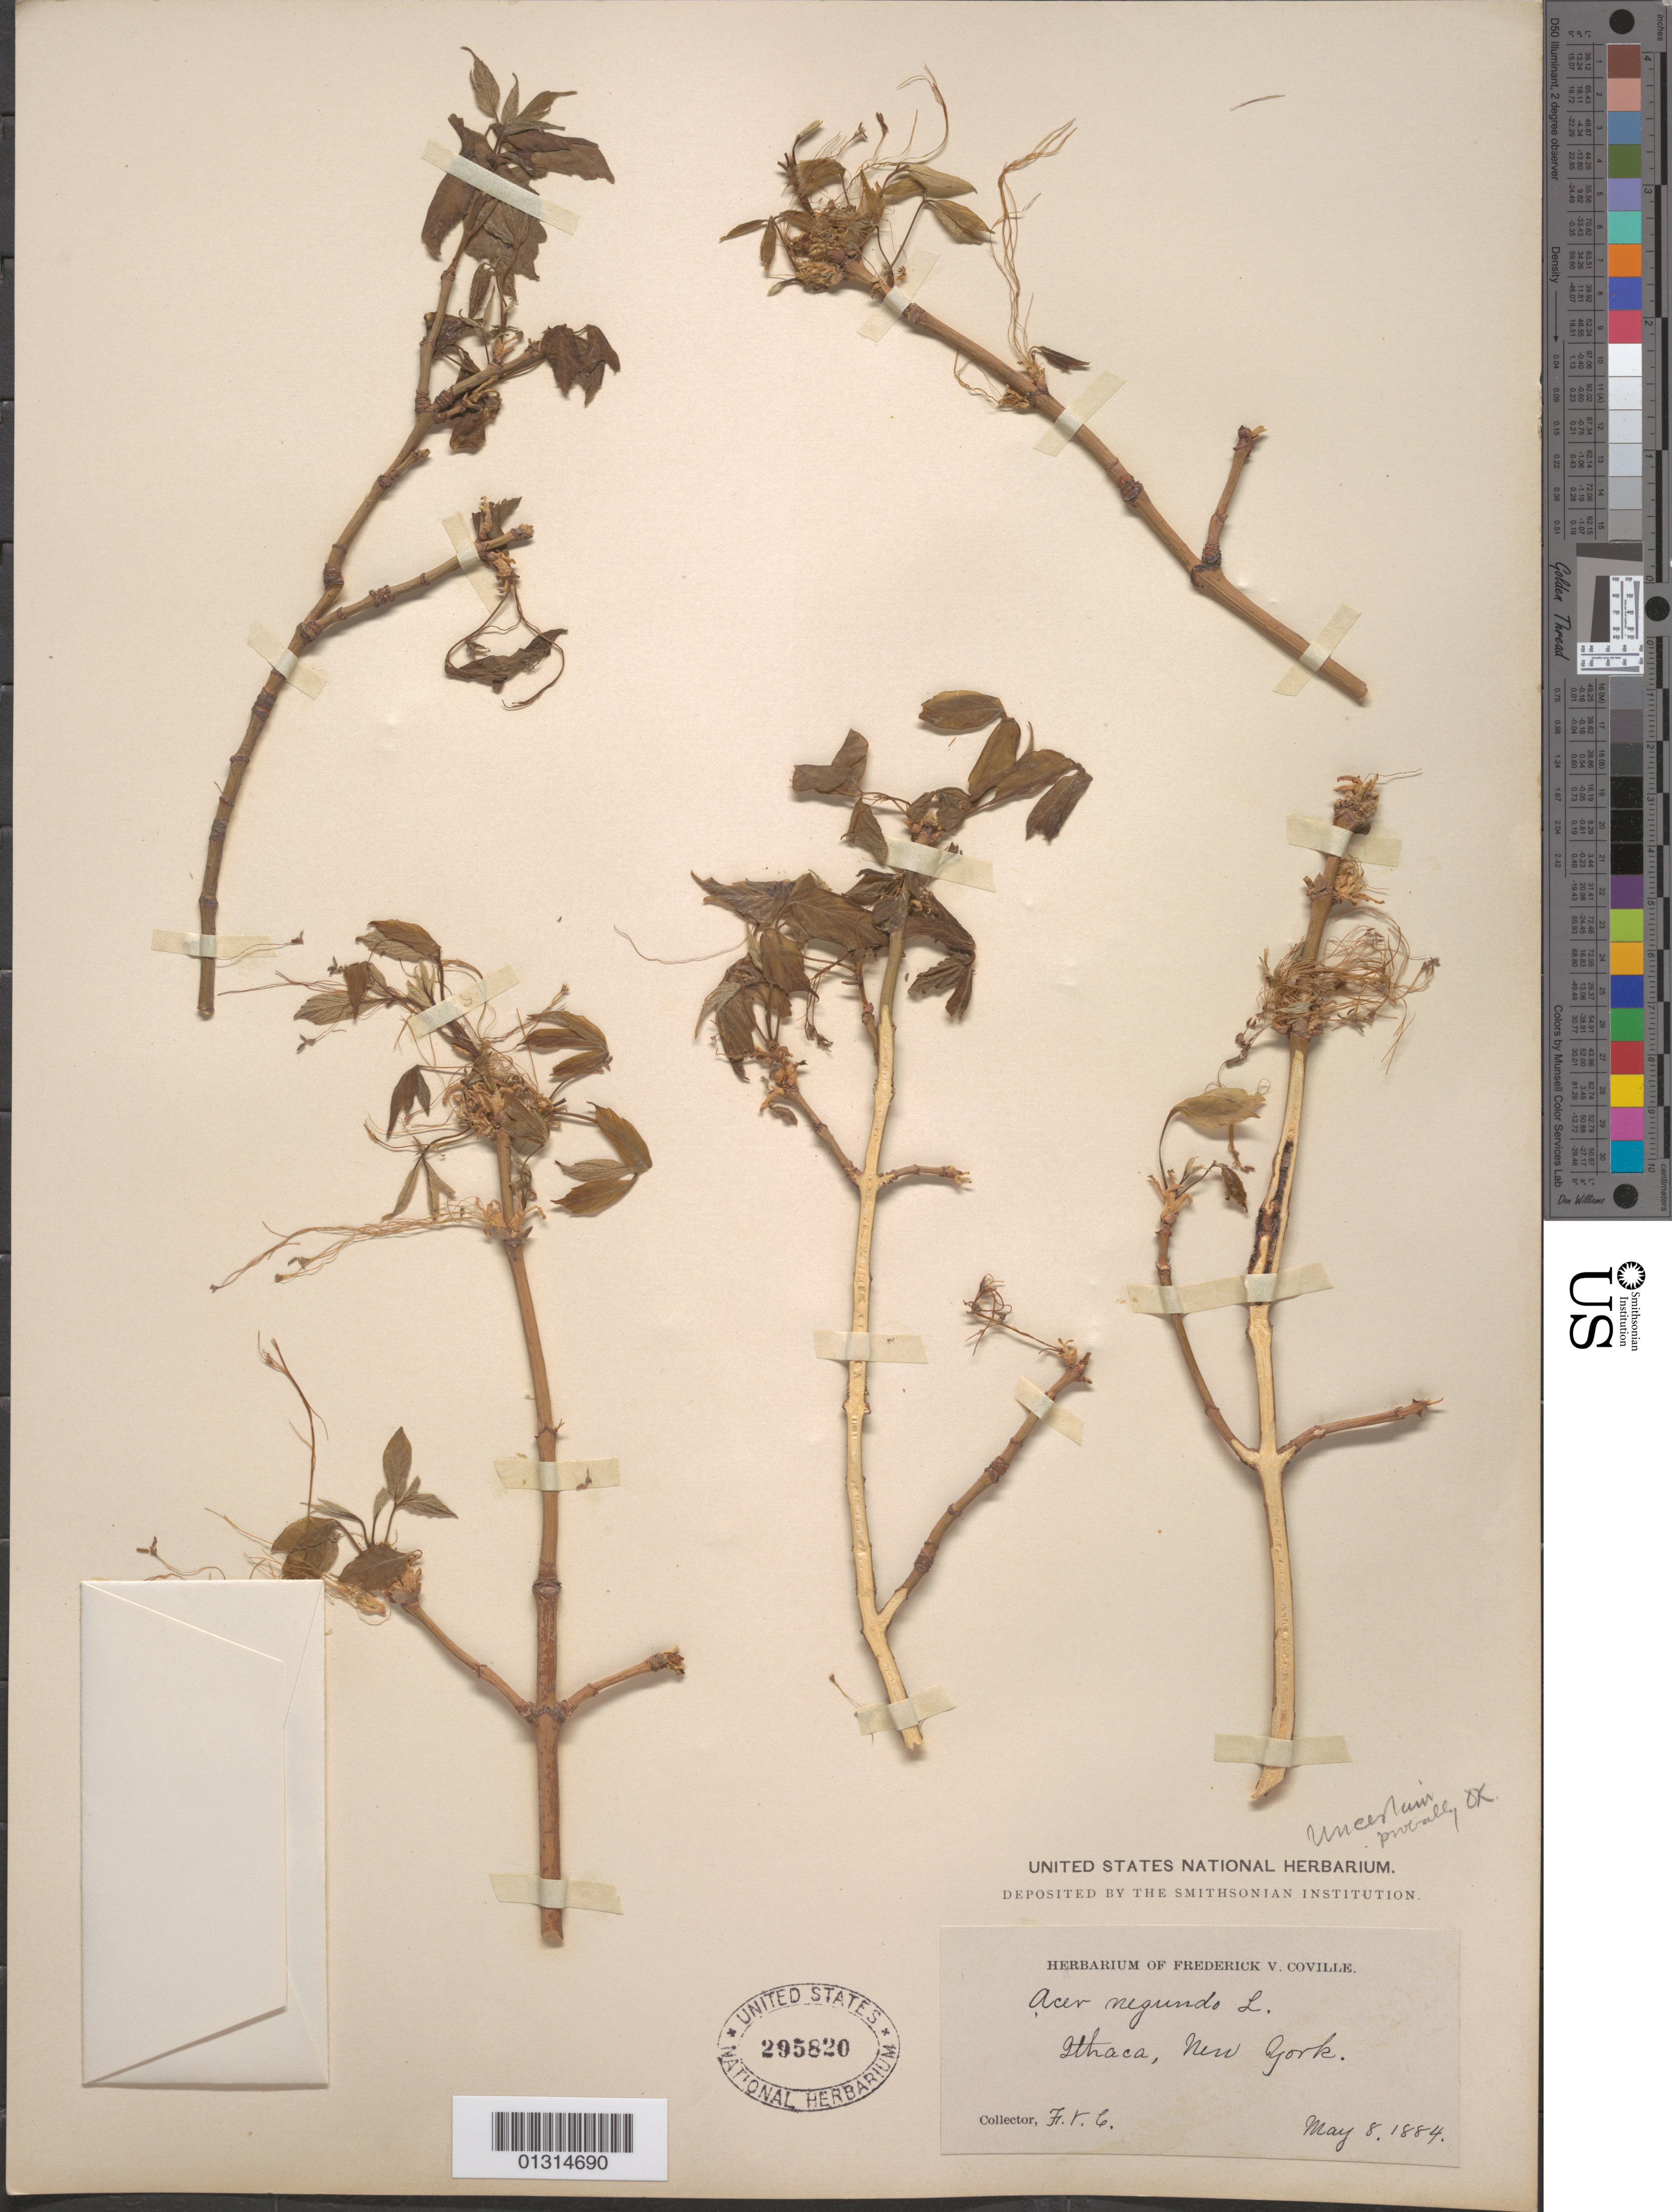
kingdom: Plantae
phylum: Tracheophyta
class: Magnoliopsida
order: Sapindales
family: Sapindaceae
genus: Acer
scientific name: Acer negundo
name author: L.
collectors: F. V. Coville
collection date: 1884-05-08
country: United States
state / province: New York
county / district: Tompkins County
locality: Ithaca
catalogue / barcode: US 295820